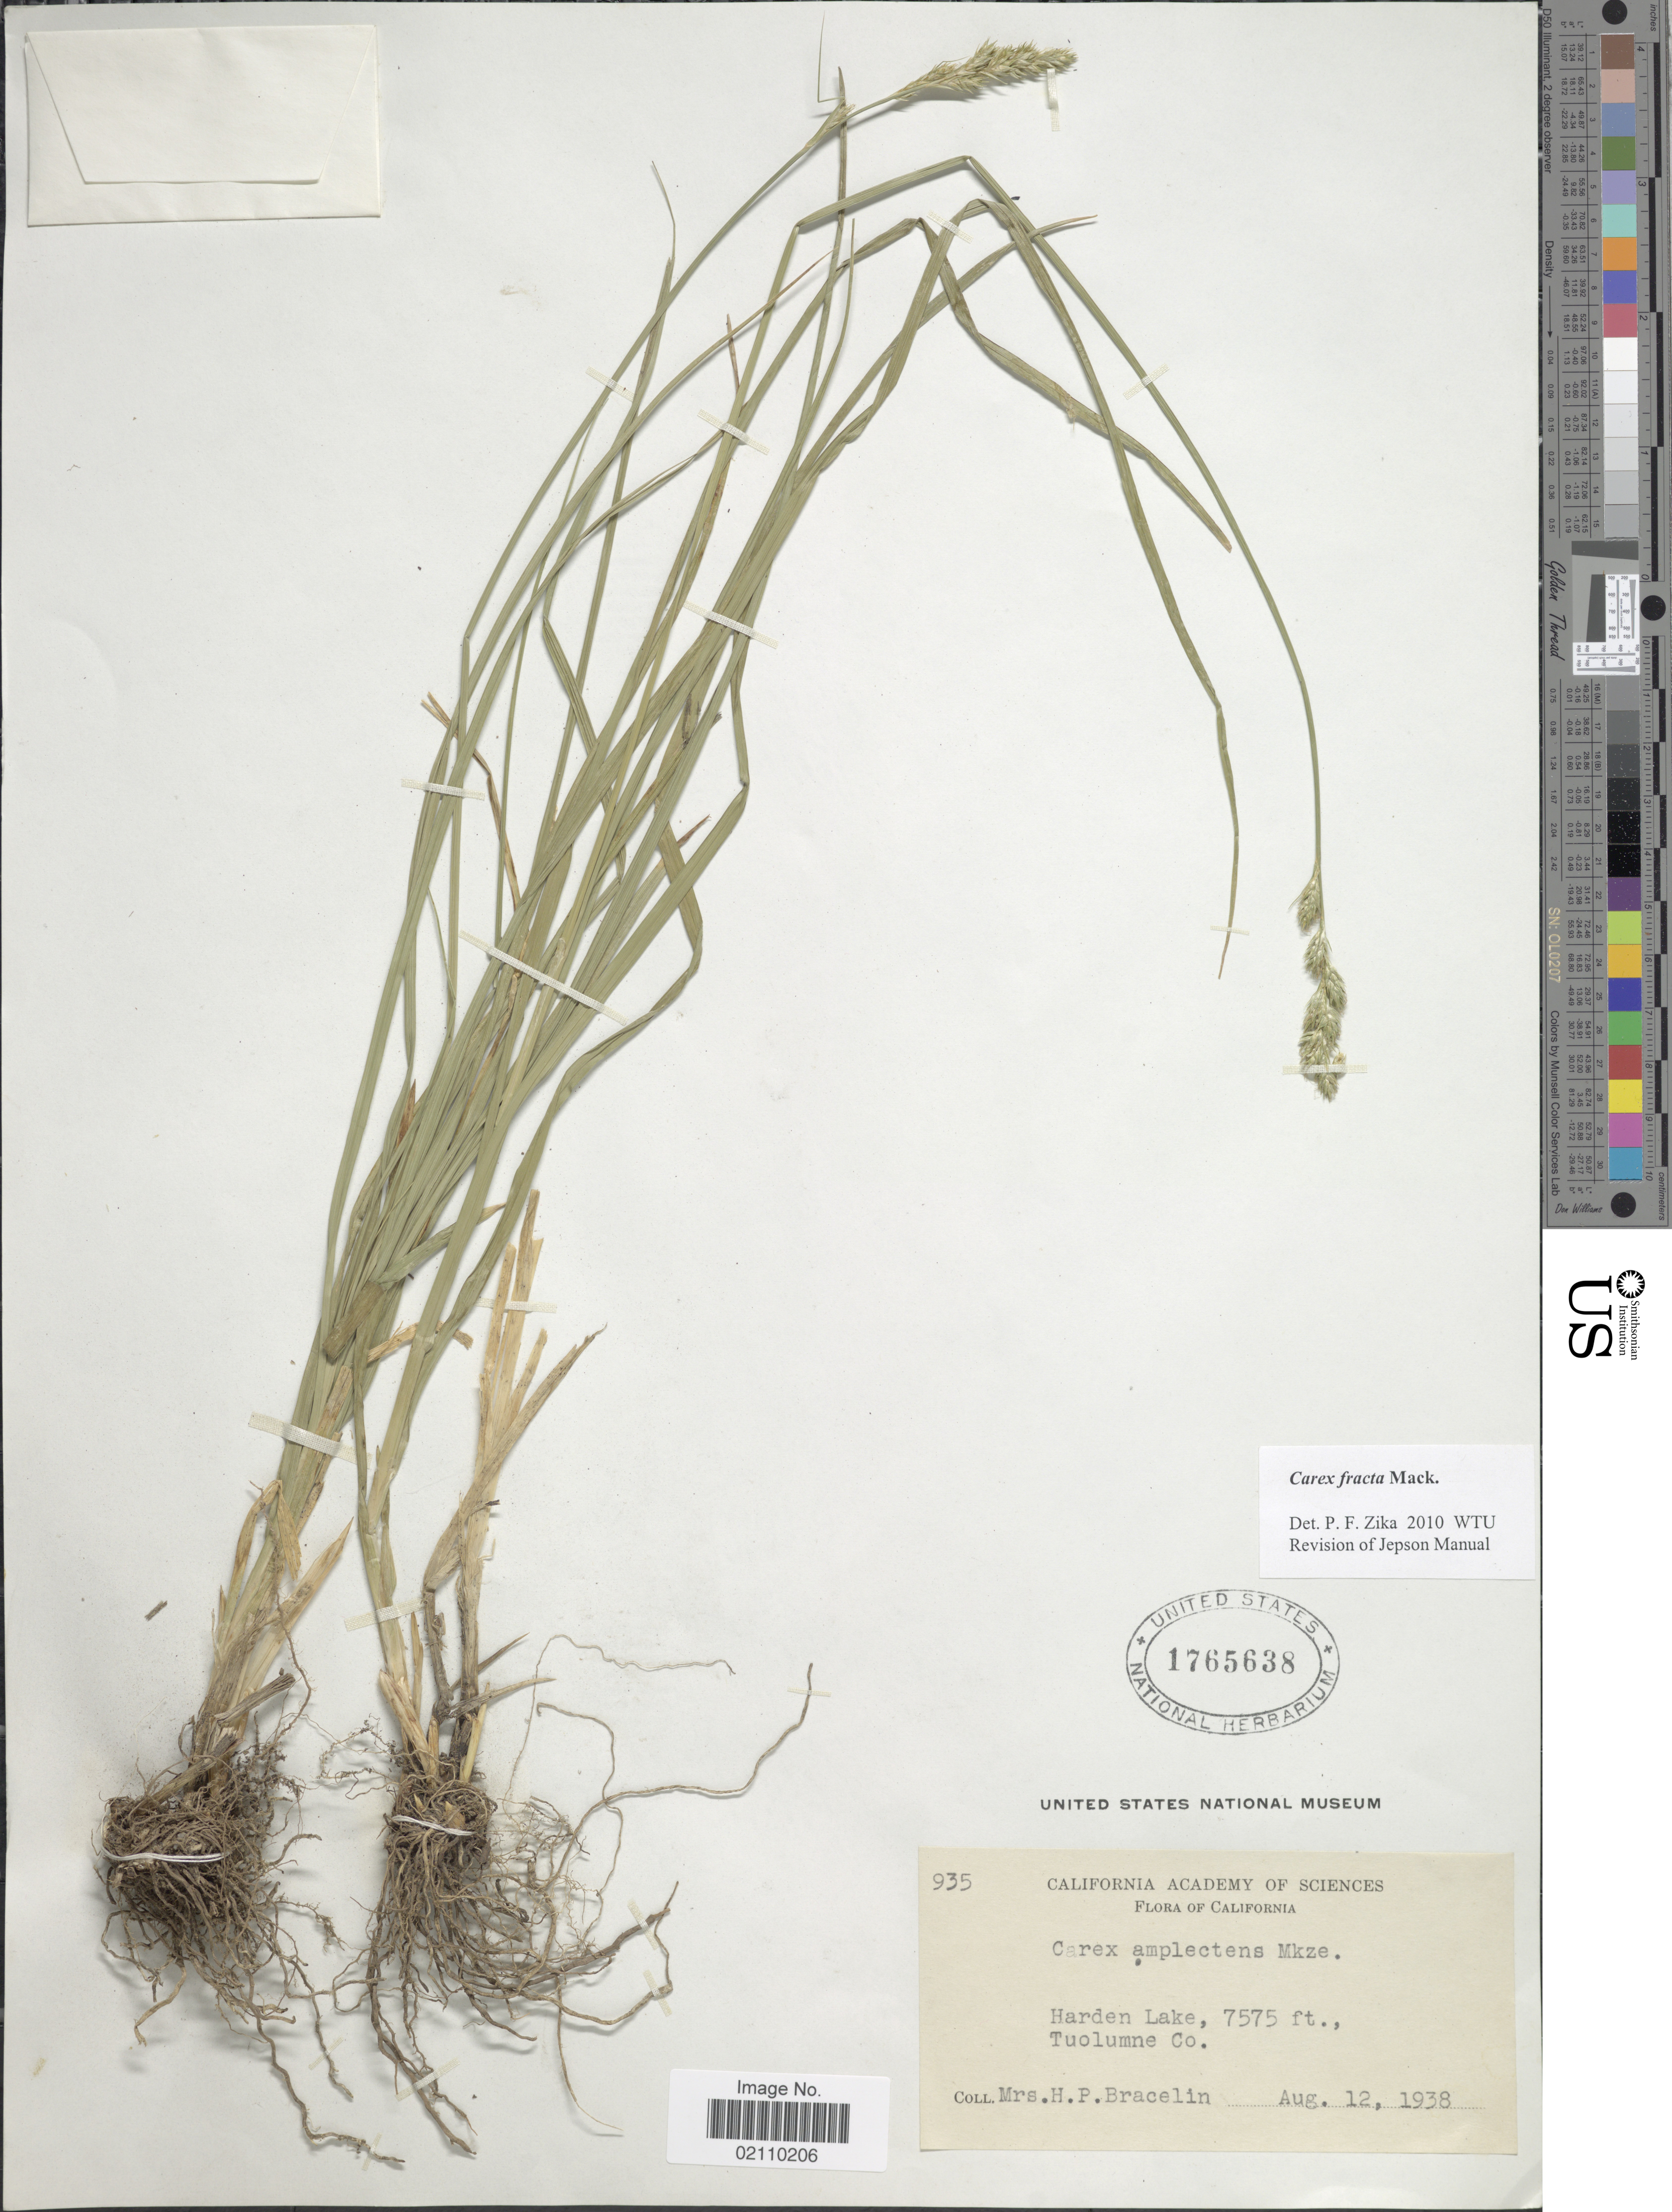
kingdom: Plantae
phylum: Tracheophyta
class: Liliopsida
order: Poales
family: Cyperaceae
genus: Carex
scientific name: Carex fracta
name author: Mack.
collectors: H. Bracelin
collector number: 935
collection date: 1938-08-12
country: United States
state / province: California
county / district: Tuolumne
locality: Harden Lake, Tuolumne Co.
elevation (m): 2309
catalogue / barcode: US 1765637